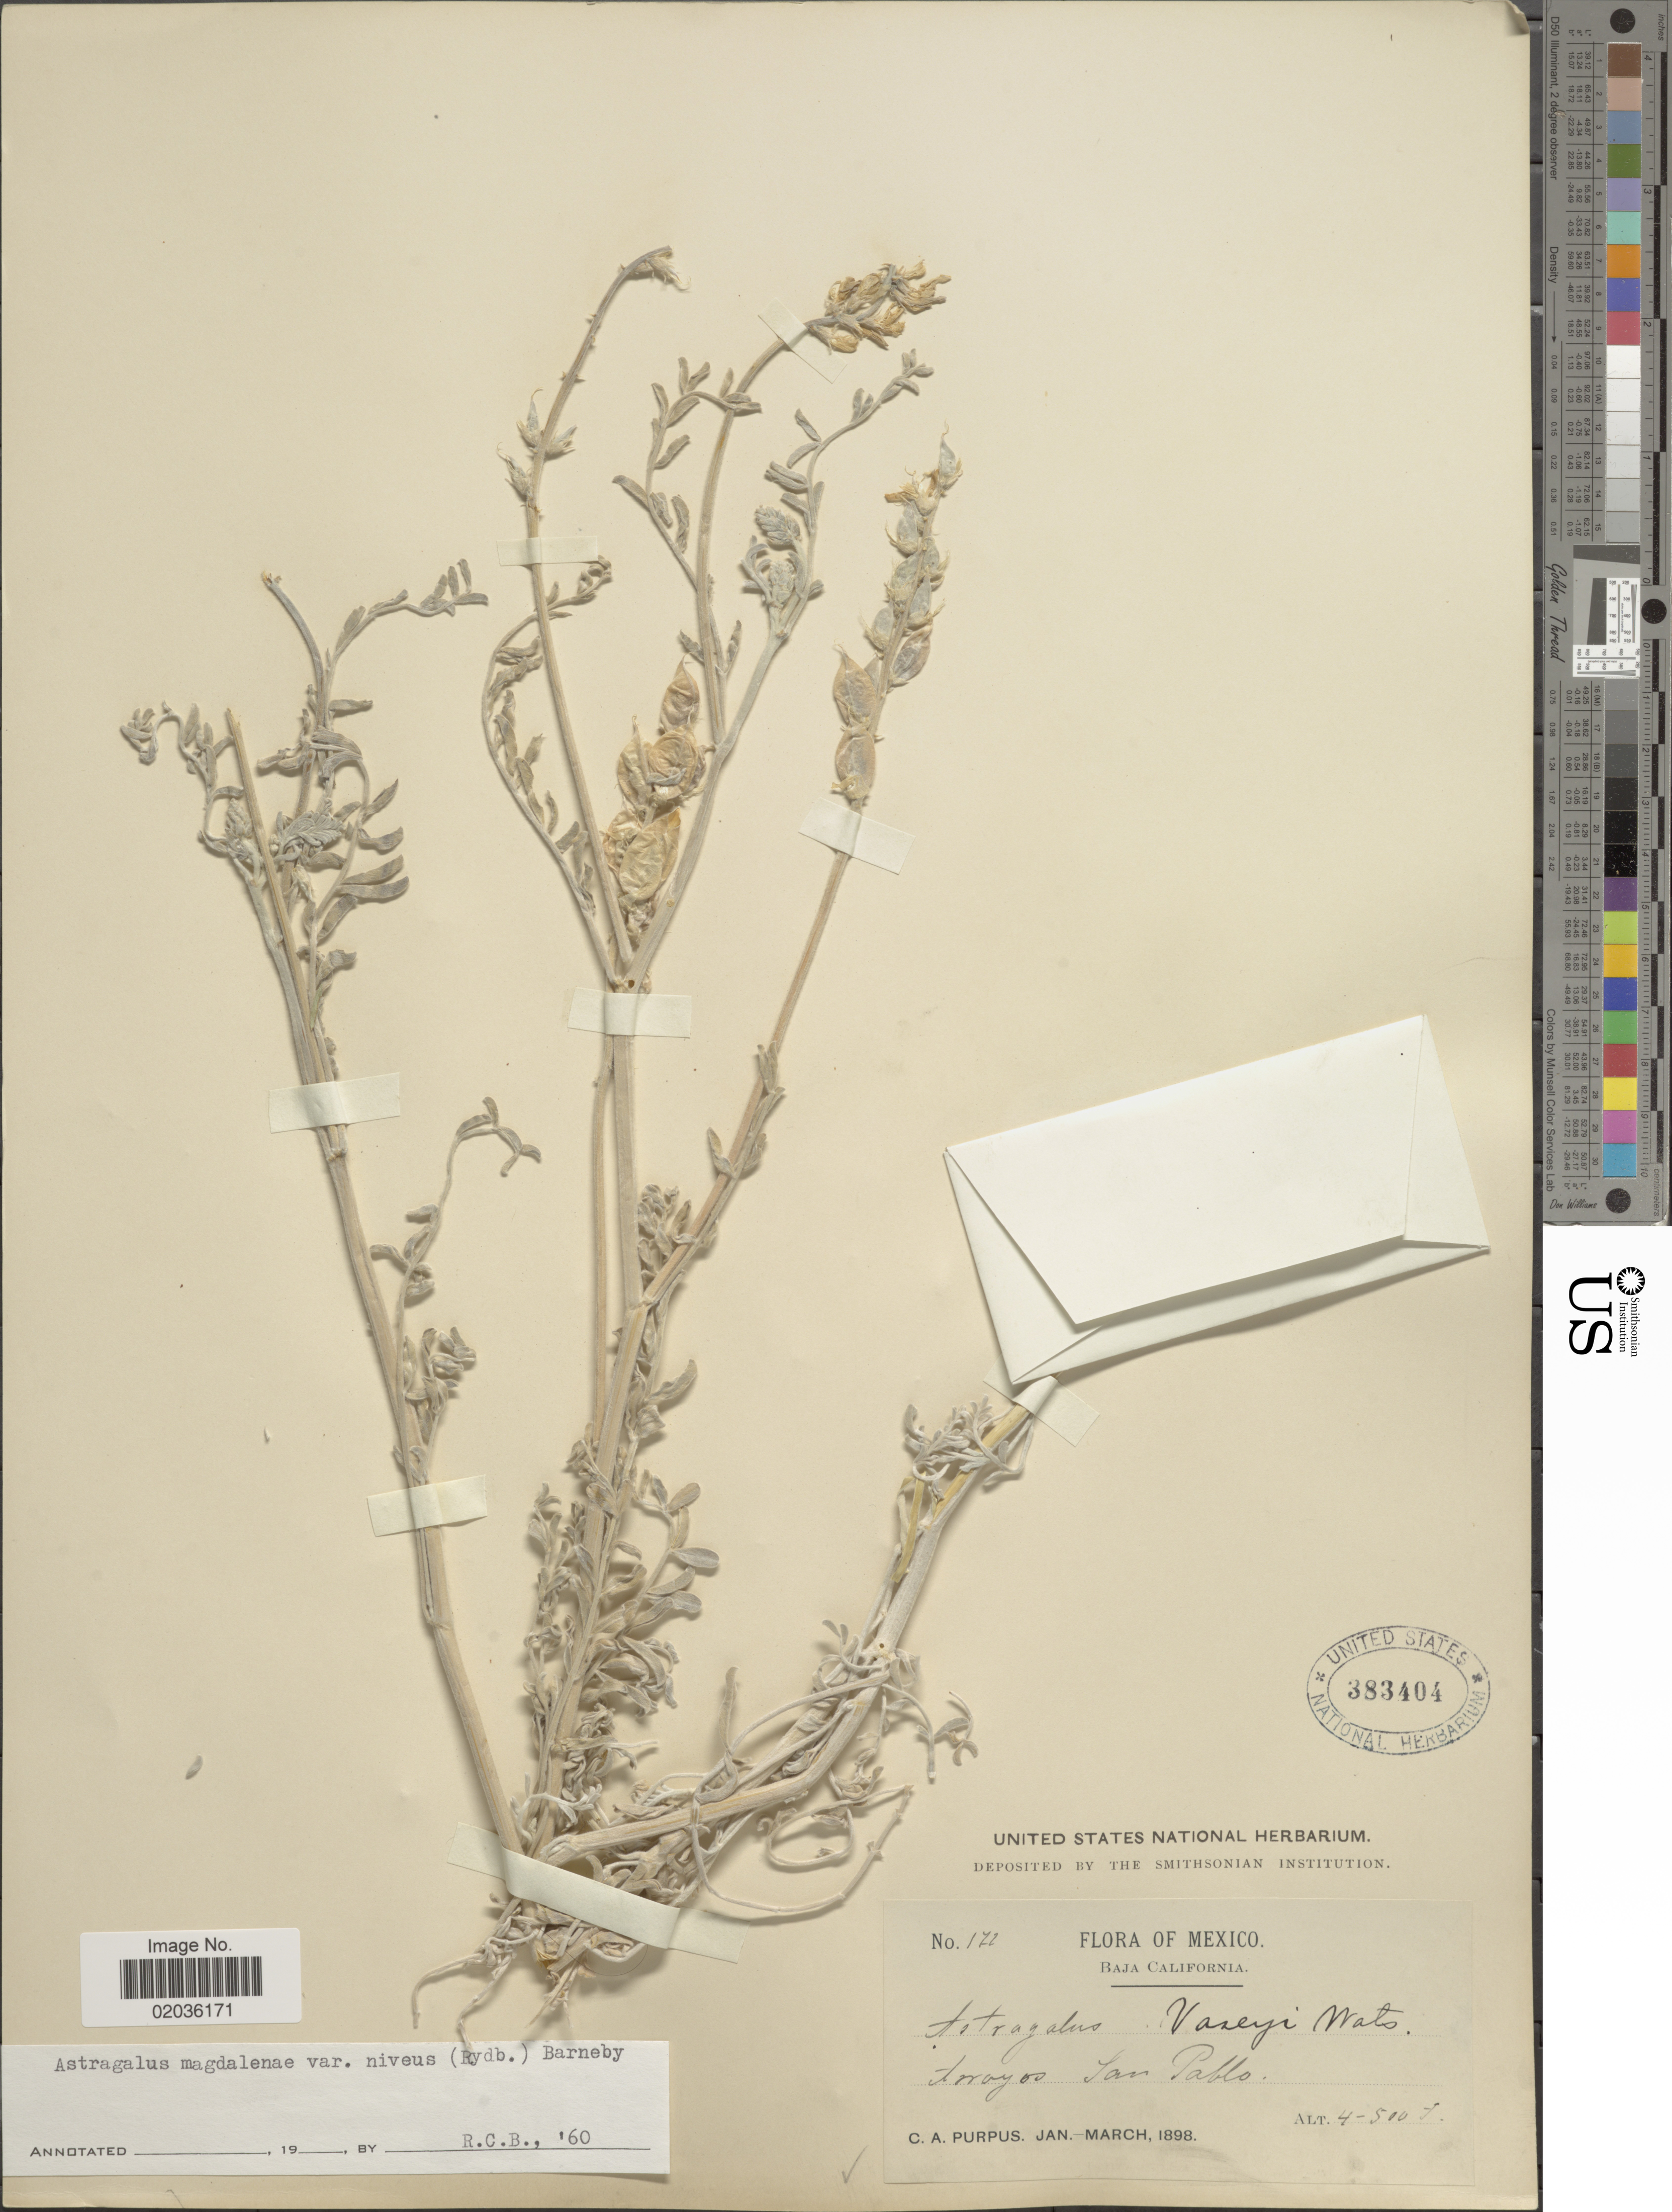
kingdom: Plantae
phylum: Tracheophyta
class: Magnoliopsida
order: Fabales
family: Fabaceae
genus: Astragalus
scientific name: Astragalus magdalenae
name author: Greene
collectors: C. A. Purpus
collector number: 172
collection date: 1898-01/1898-03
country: Mexico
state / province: Baja California Sur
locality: Arroyos San Pablo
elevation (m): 122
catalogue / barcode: US 383404